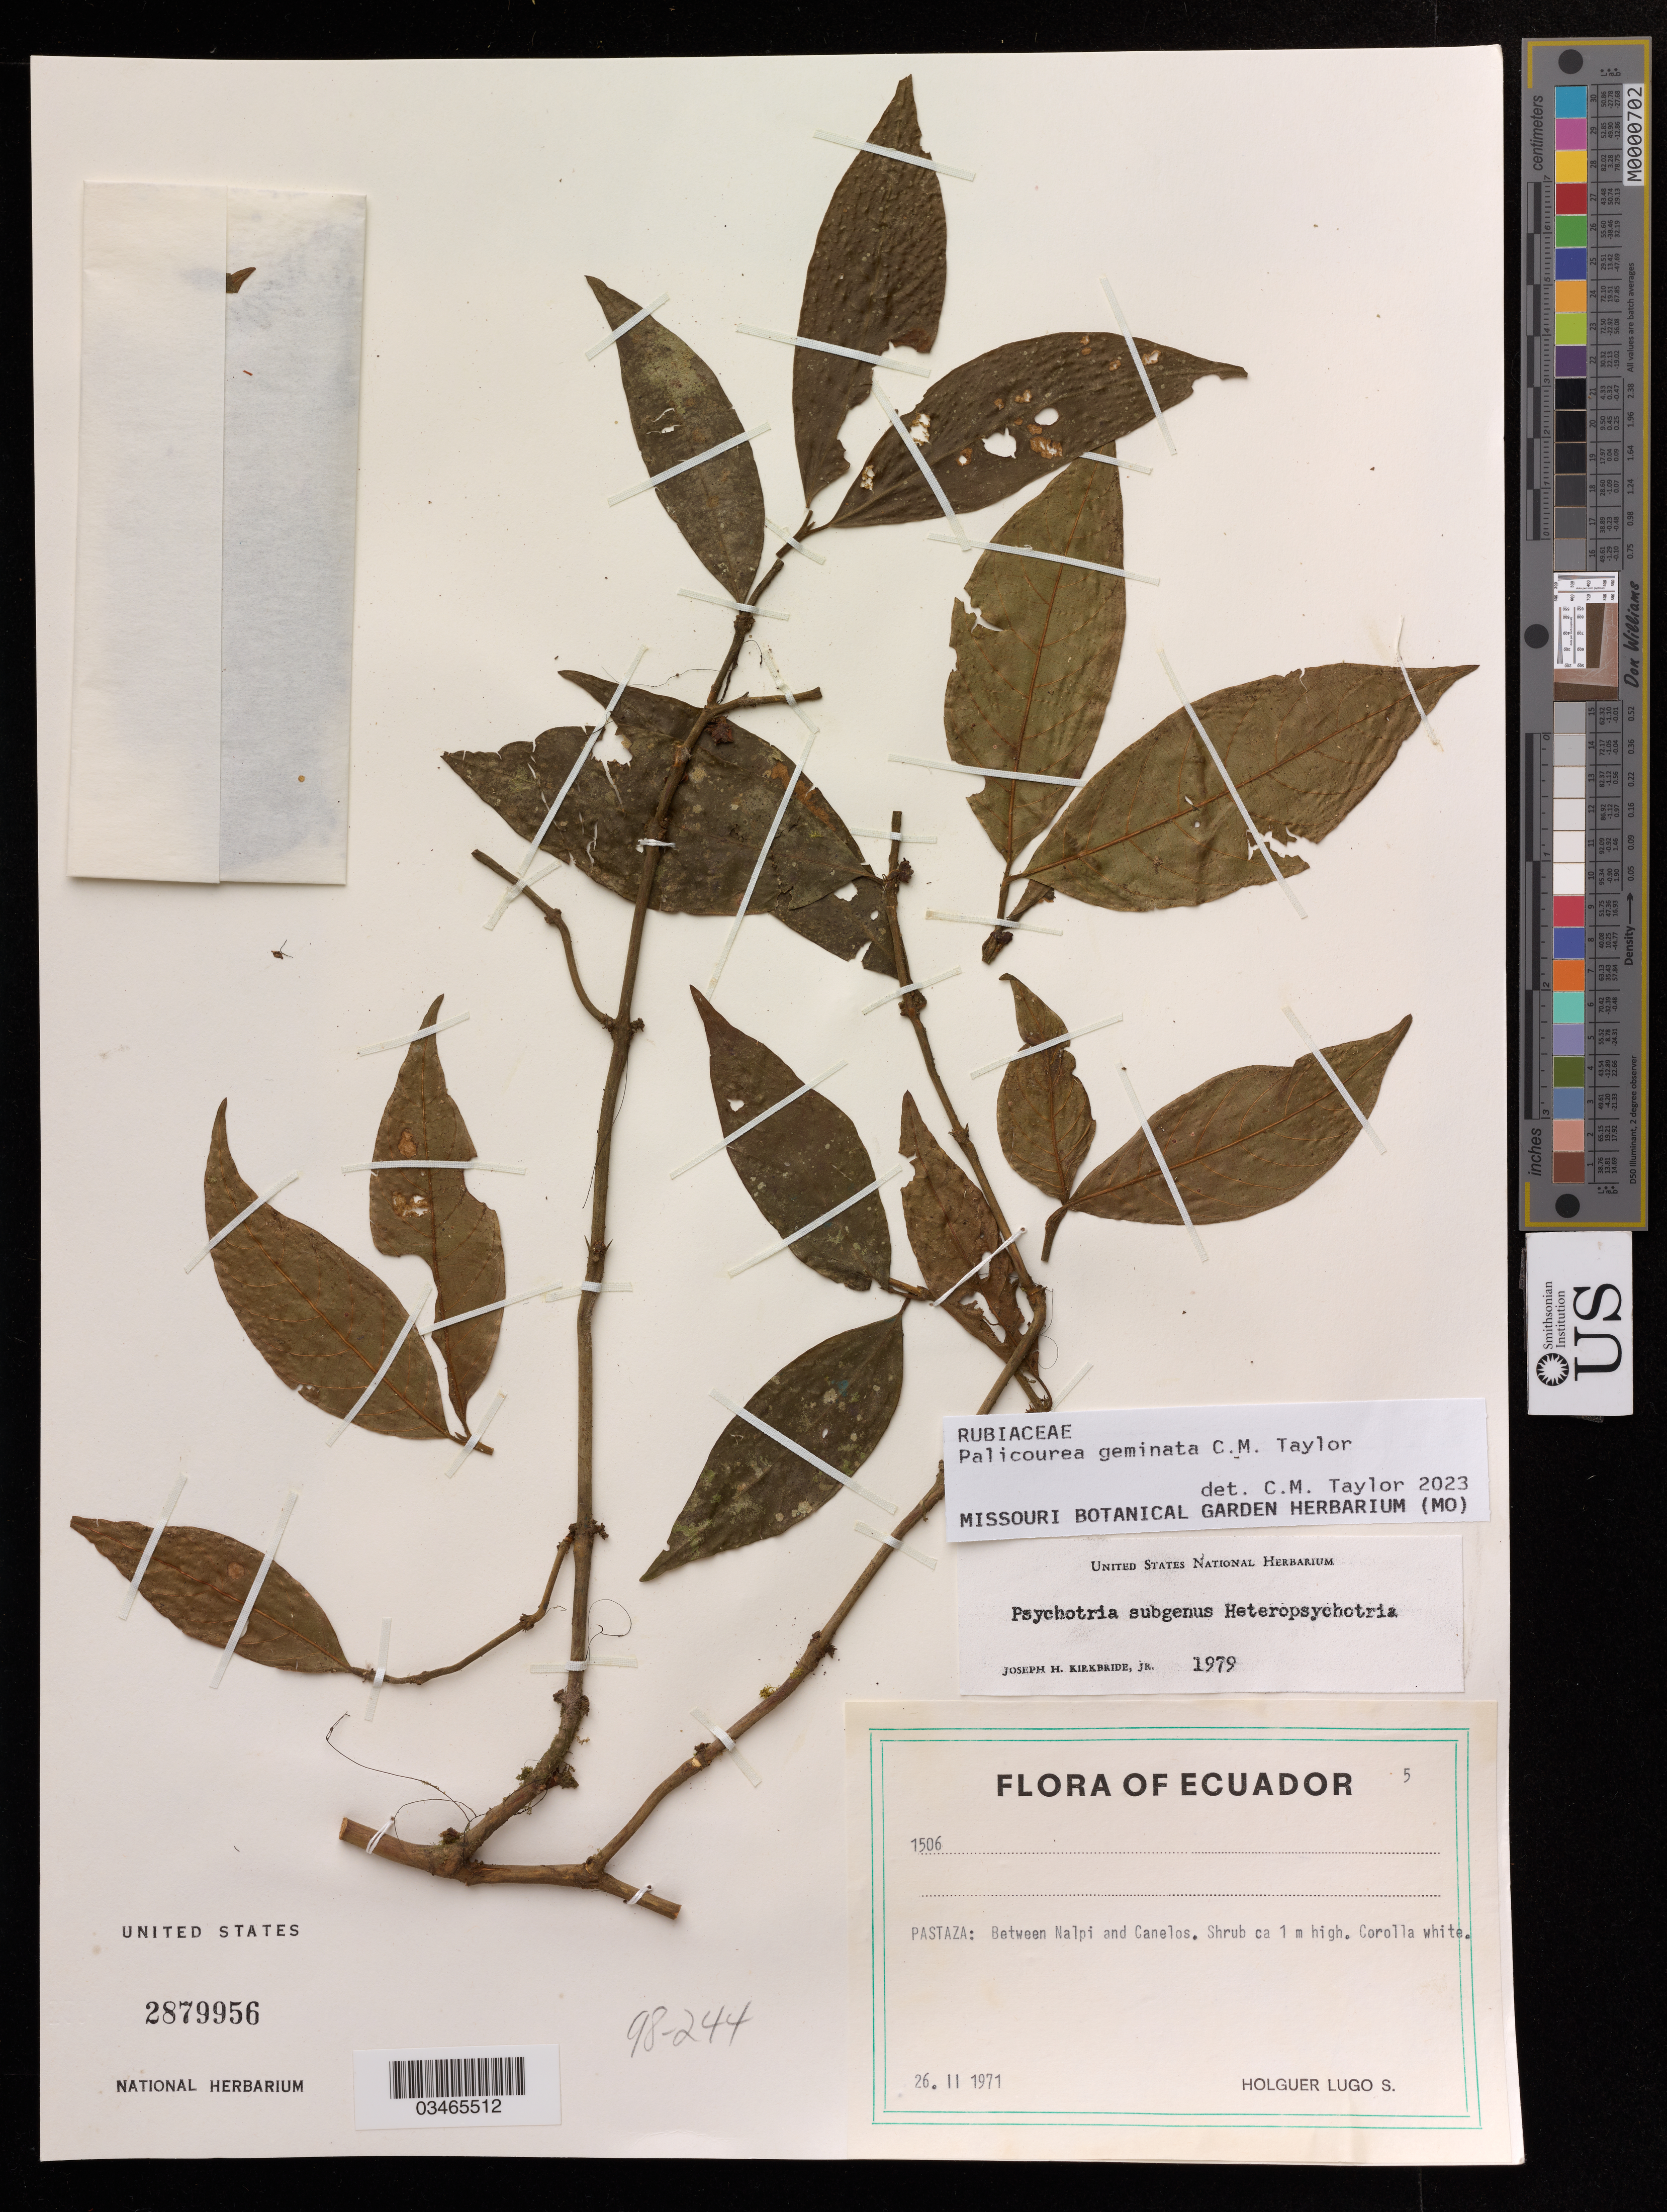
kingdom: Plantae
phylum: Tracheophyta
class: Magnoliopsida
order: Gentianales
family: Rubiaceae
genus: Palicourea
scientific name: Palicourea geminata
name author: C.M. Taylor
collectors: H. Lugo S.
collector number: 1506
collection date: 1971-02-26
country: Ecuador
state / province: Pastaza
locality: Between Nalpi and Canelos, Shrub ca 1 m high, Corolla white.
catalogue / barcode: US 2879956